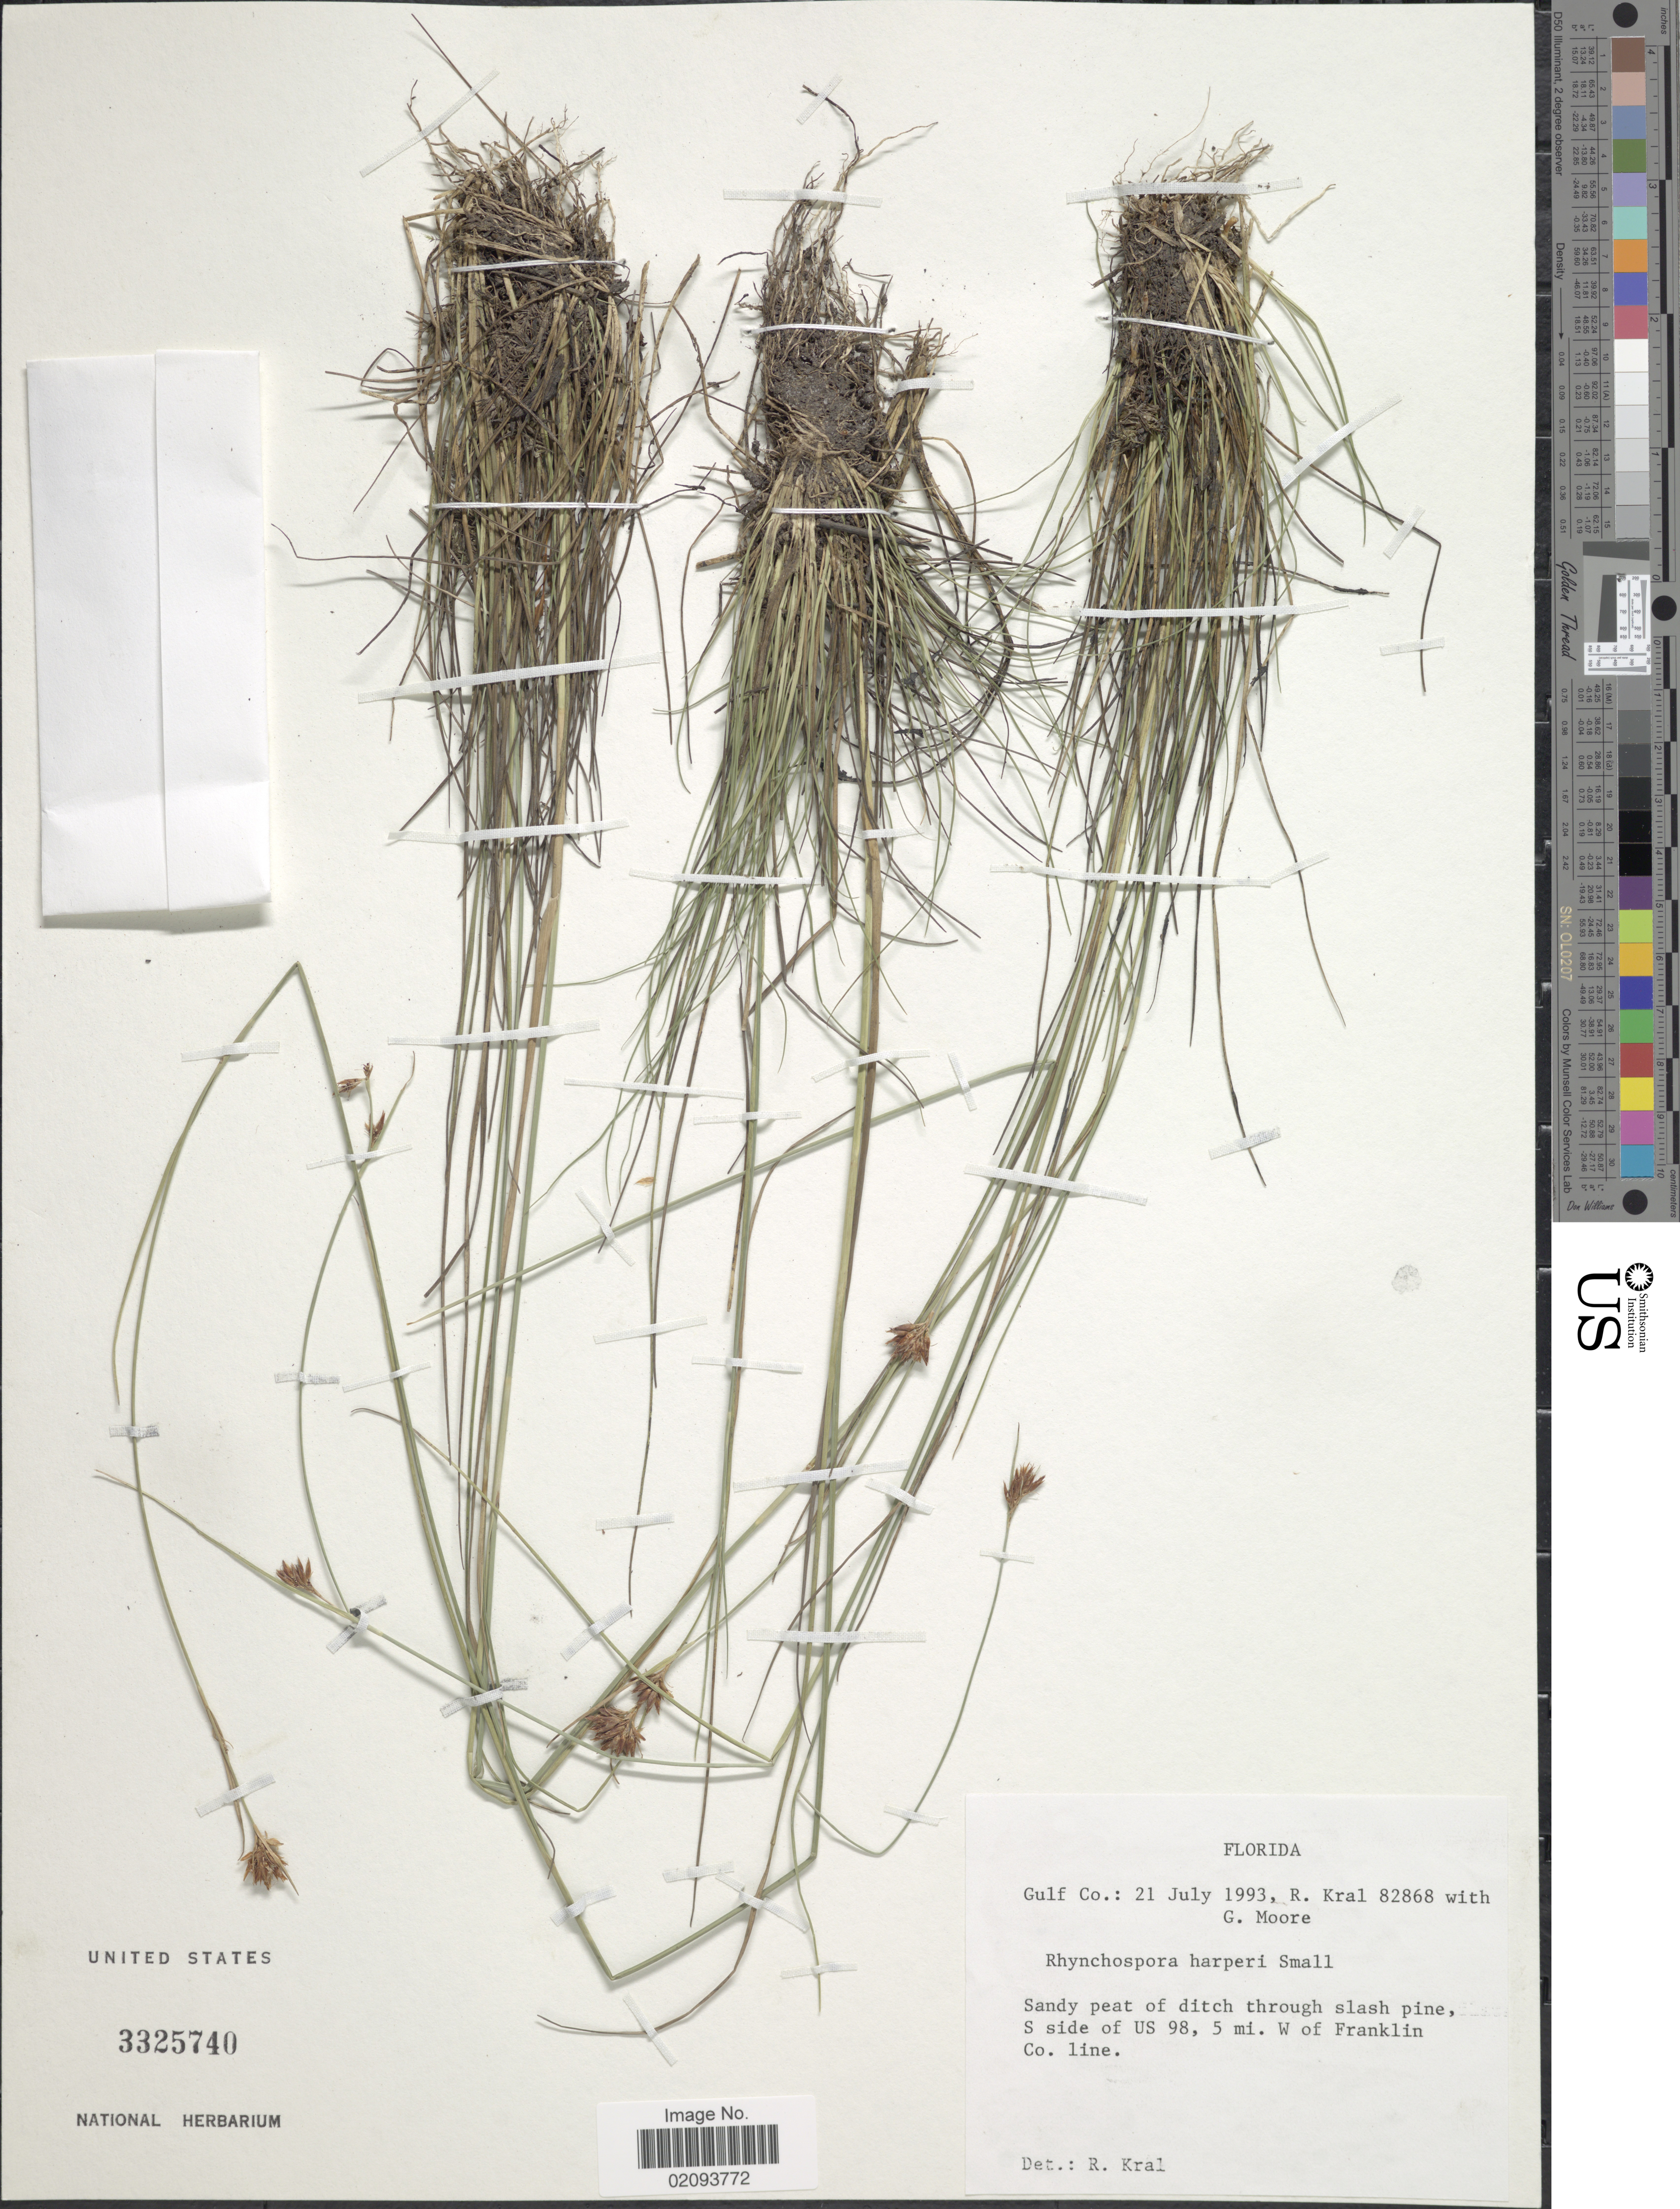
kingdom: Plantae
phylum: Tracheophyta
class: Liliopsida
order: Poales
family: Cyperaceae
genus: Rhynchospora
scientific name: Rhynchospora harperi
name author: Small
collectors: R. Kral & G. Moore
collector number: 82868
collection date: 1993-07-21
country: United States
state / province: Florida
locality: Gulf Co. Sandy peat of ditch through slash pine, S side of US 98, 5 mi. W of Franklin Co. line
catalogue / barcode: US 3325740